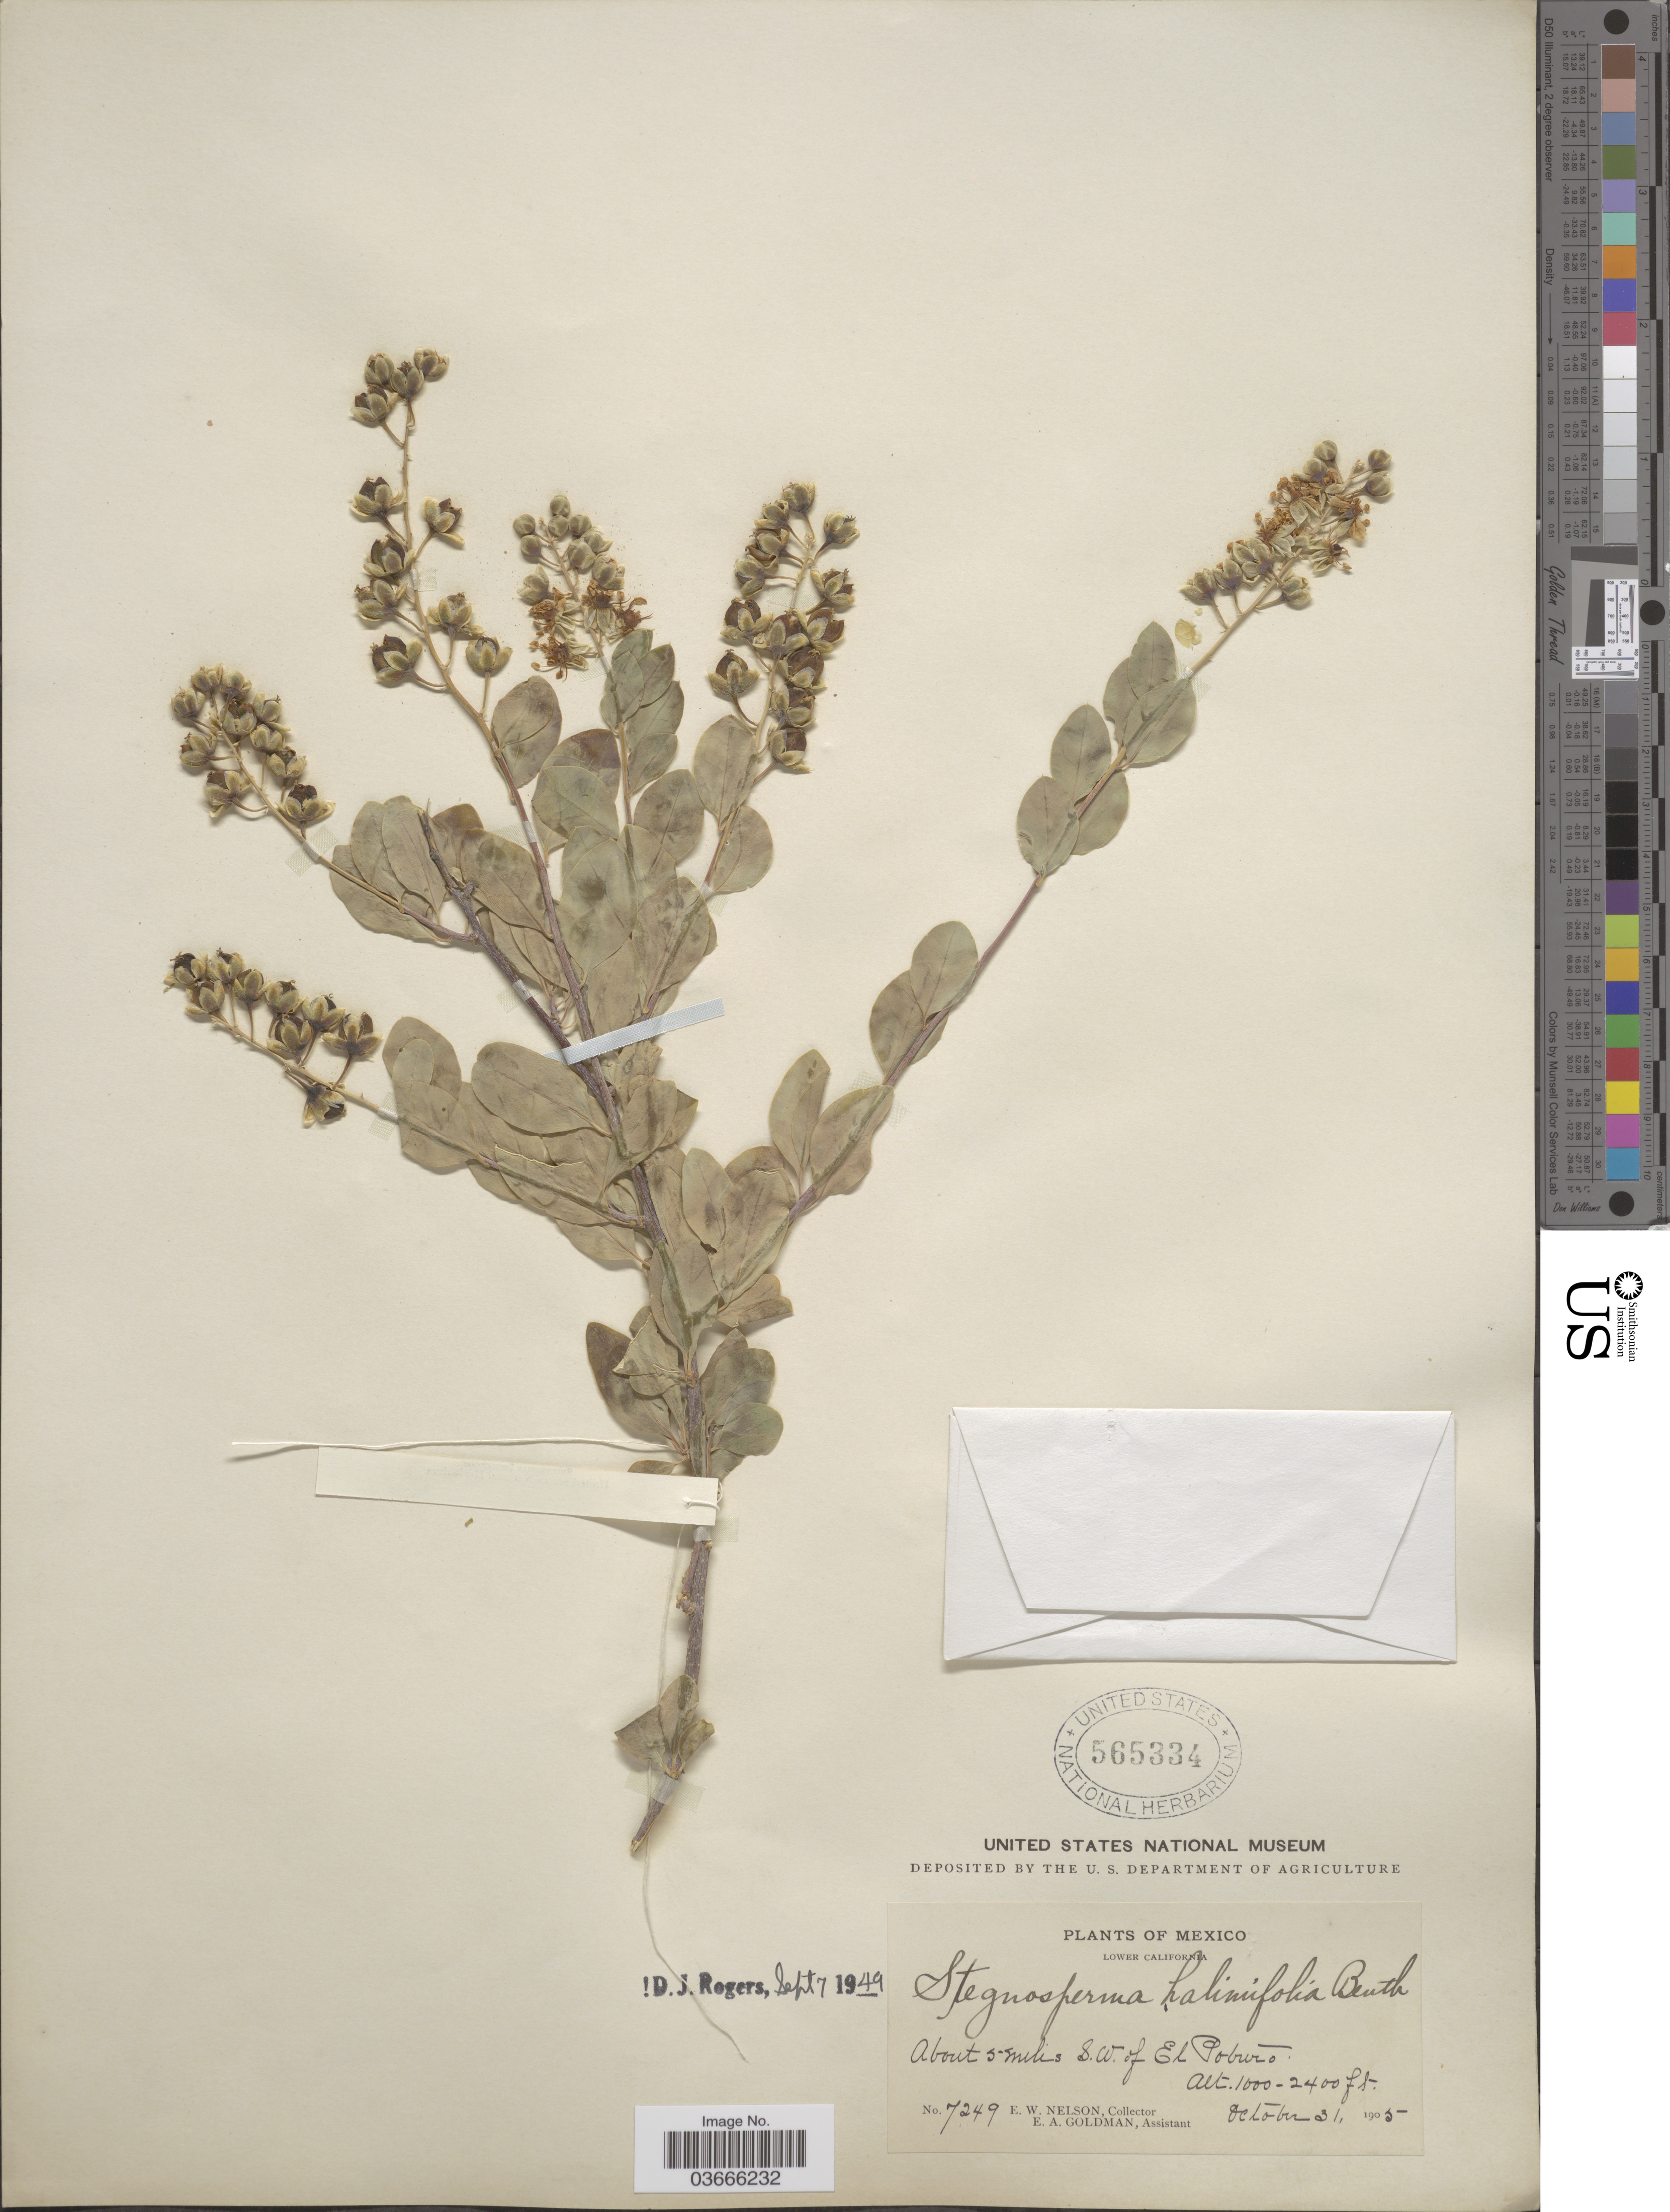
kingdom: Plantae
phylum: Tracheophyta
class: Magnoliopsida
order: Caryophyllales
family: Stegnospermataceae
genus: Stegnosperma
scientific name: Stegnosperma halimifolium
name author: Benth.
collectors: E. W. Nelson & E. A. Goldman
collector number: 7249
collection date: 1905-10-31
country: Mexico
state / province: Baja California Sur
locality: Lower California. About 5 miles S.W. of El Potrero.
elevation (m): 305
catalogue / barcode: US 565334